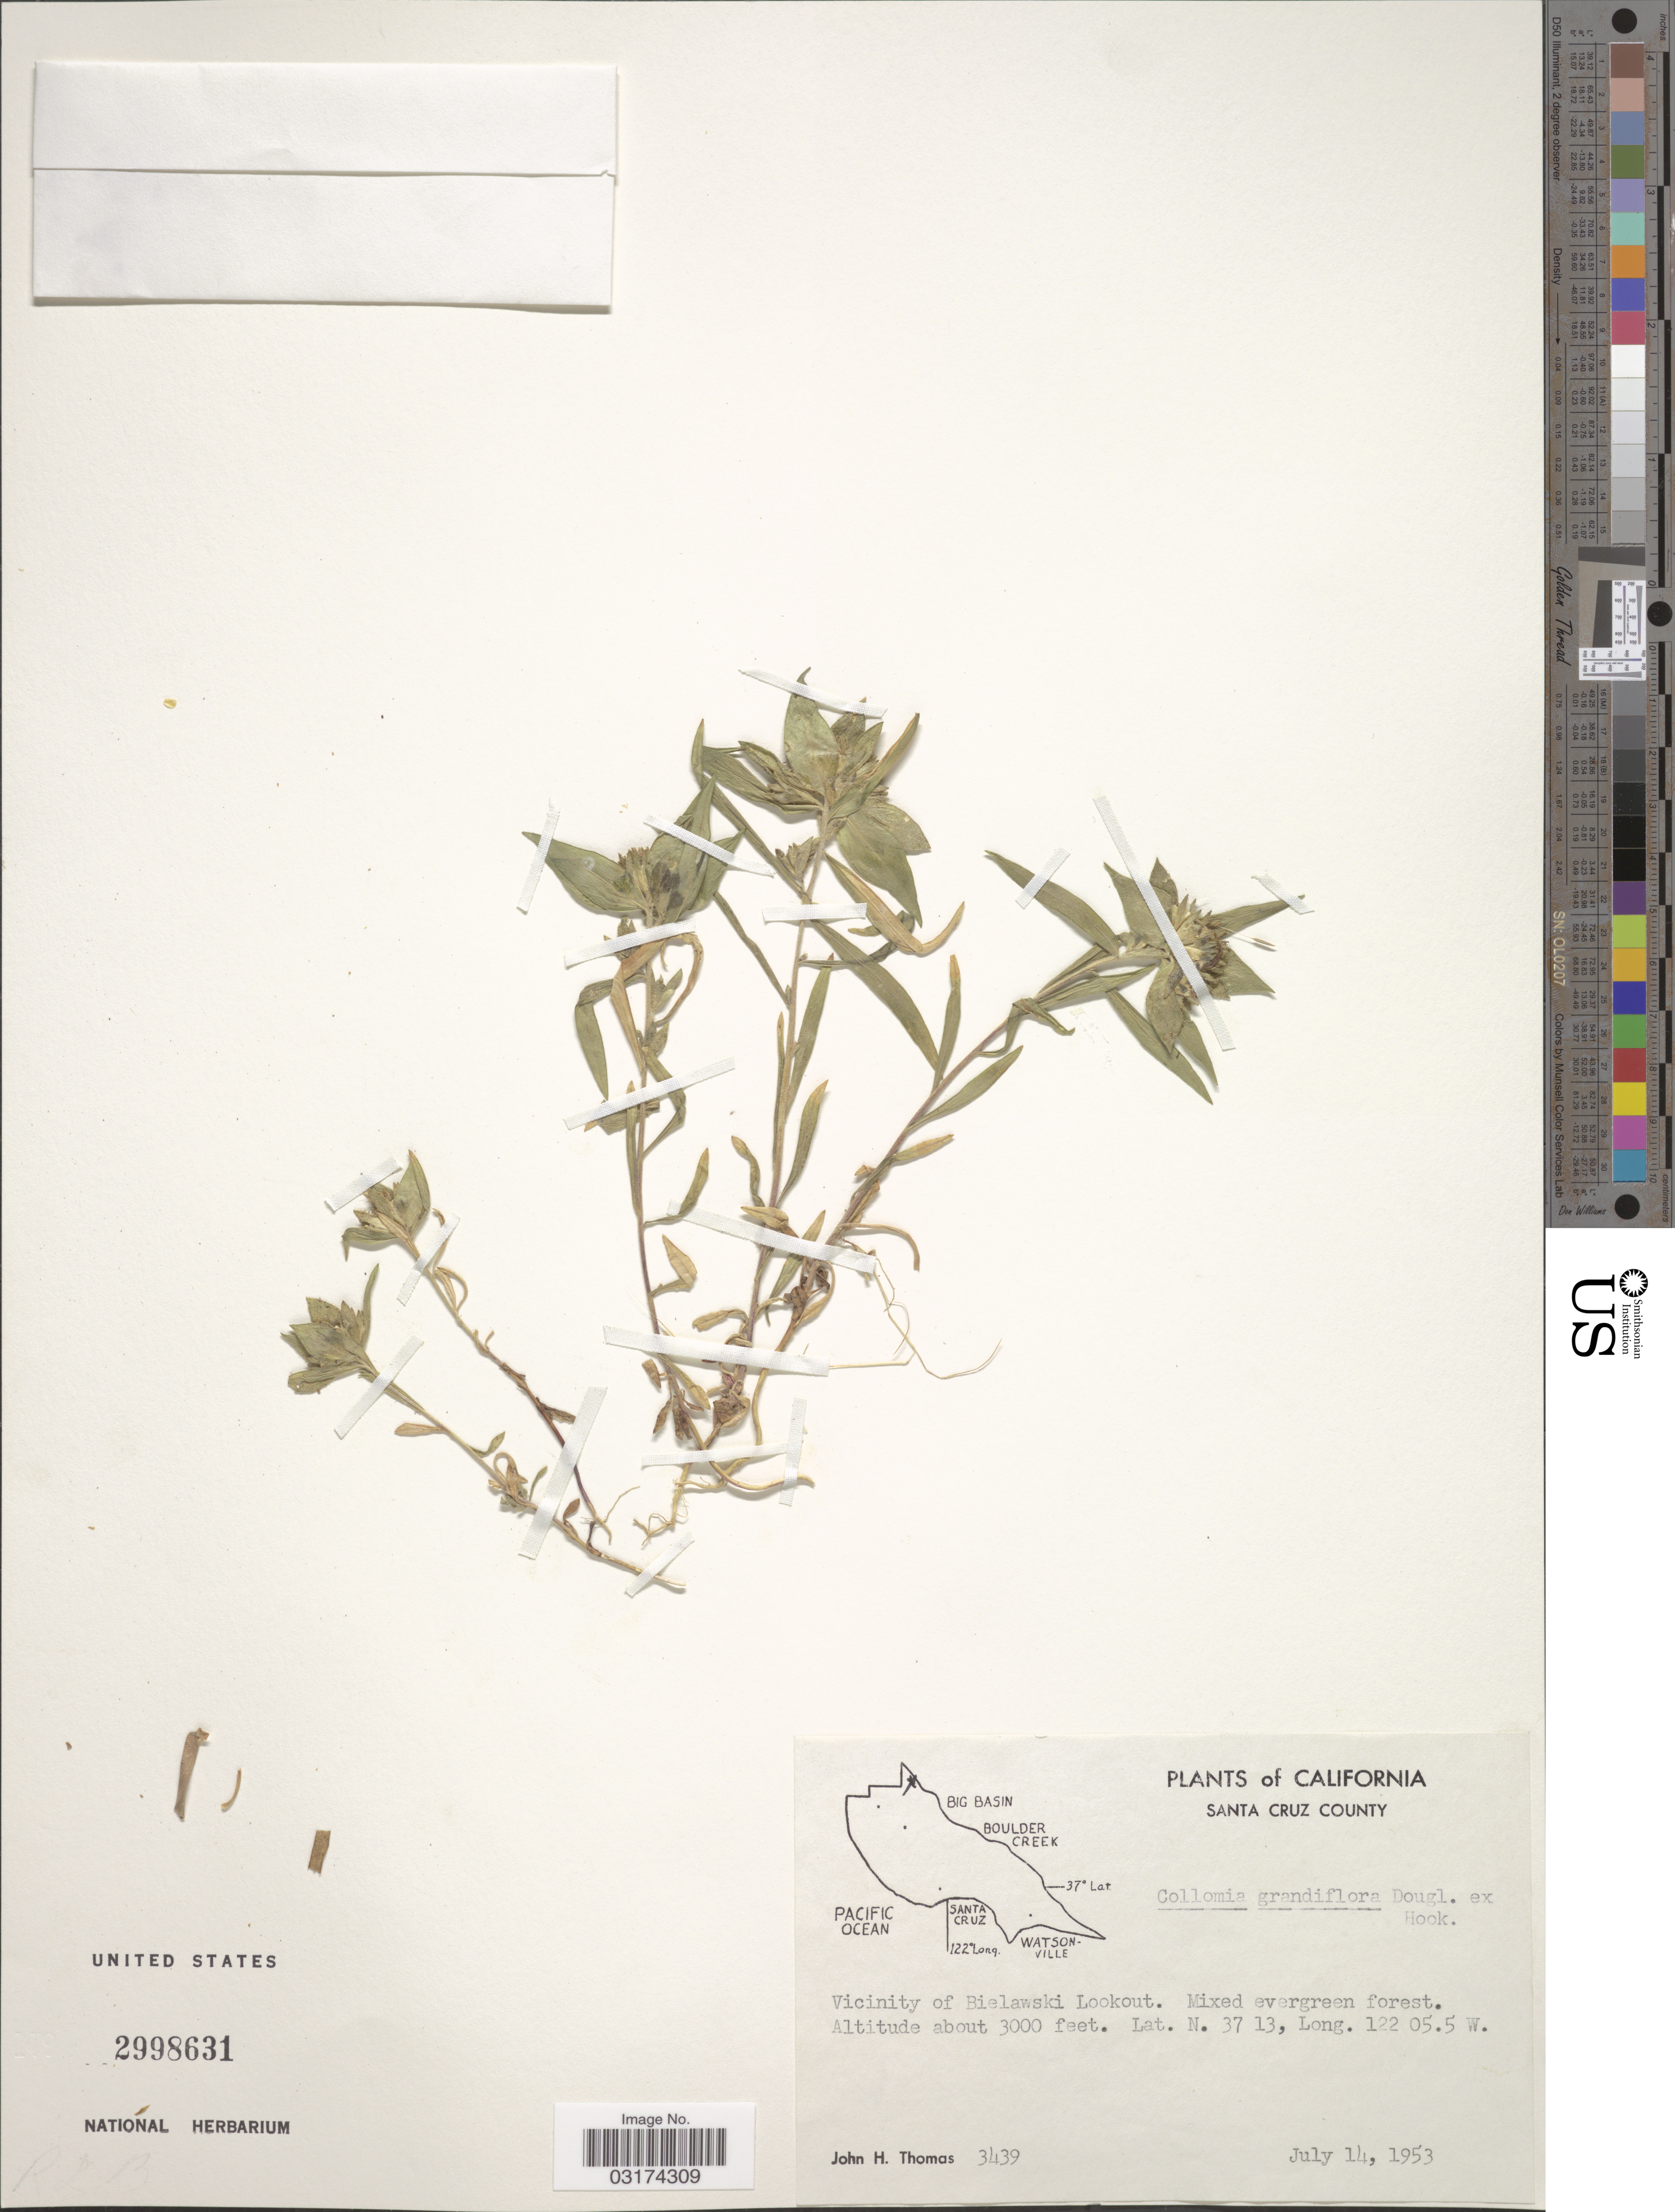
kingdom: Plantae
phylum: Tracheophyta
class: Magnoliopsida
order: Ericales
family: Polemoniaceae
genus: Collomia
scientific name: Collomia grandiflora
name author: Douglas ex Lindl.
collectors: J. H. Thomas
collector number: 3439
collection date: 1953-07-14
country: United States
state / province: California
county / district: Santa Cruz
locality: Santa Cruz County. Vicinity of Bielawski Lookout.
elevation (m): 914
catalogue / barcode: US 2998631